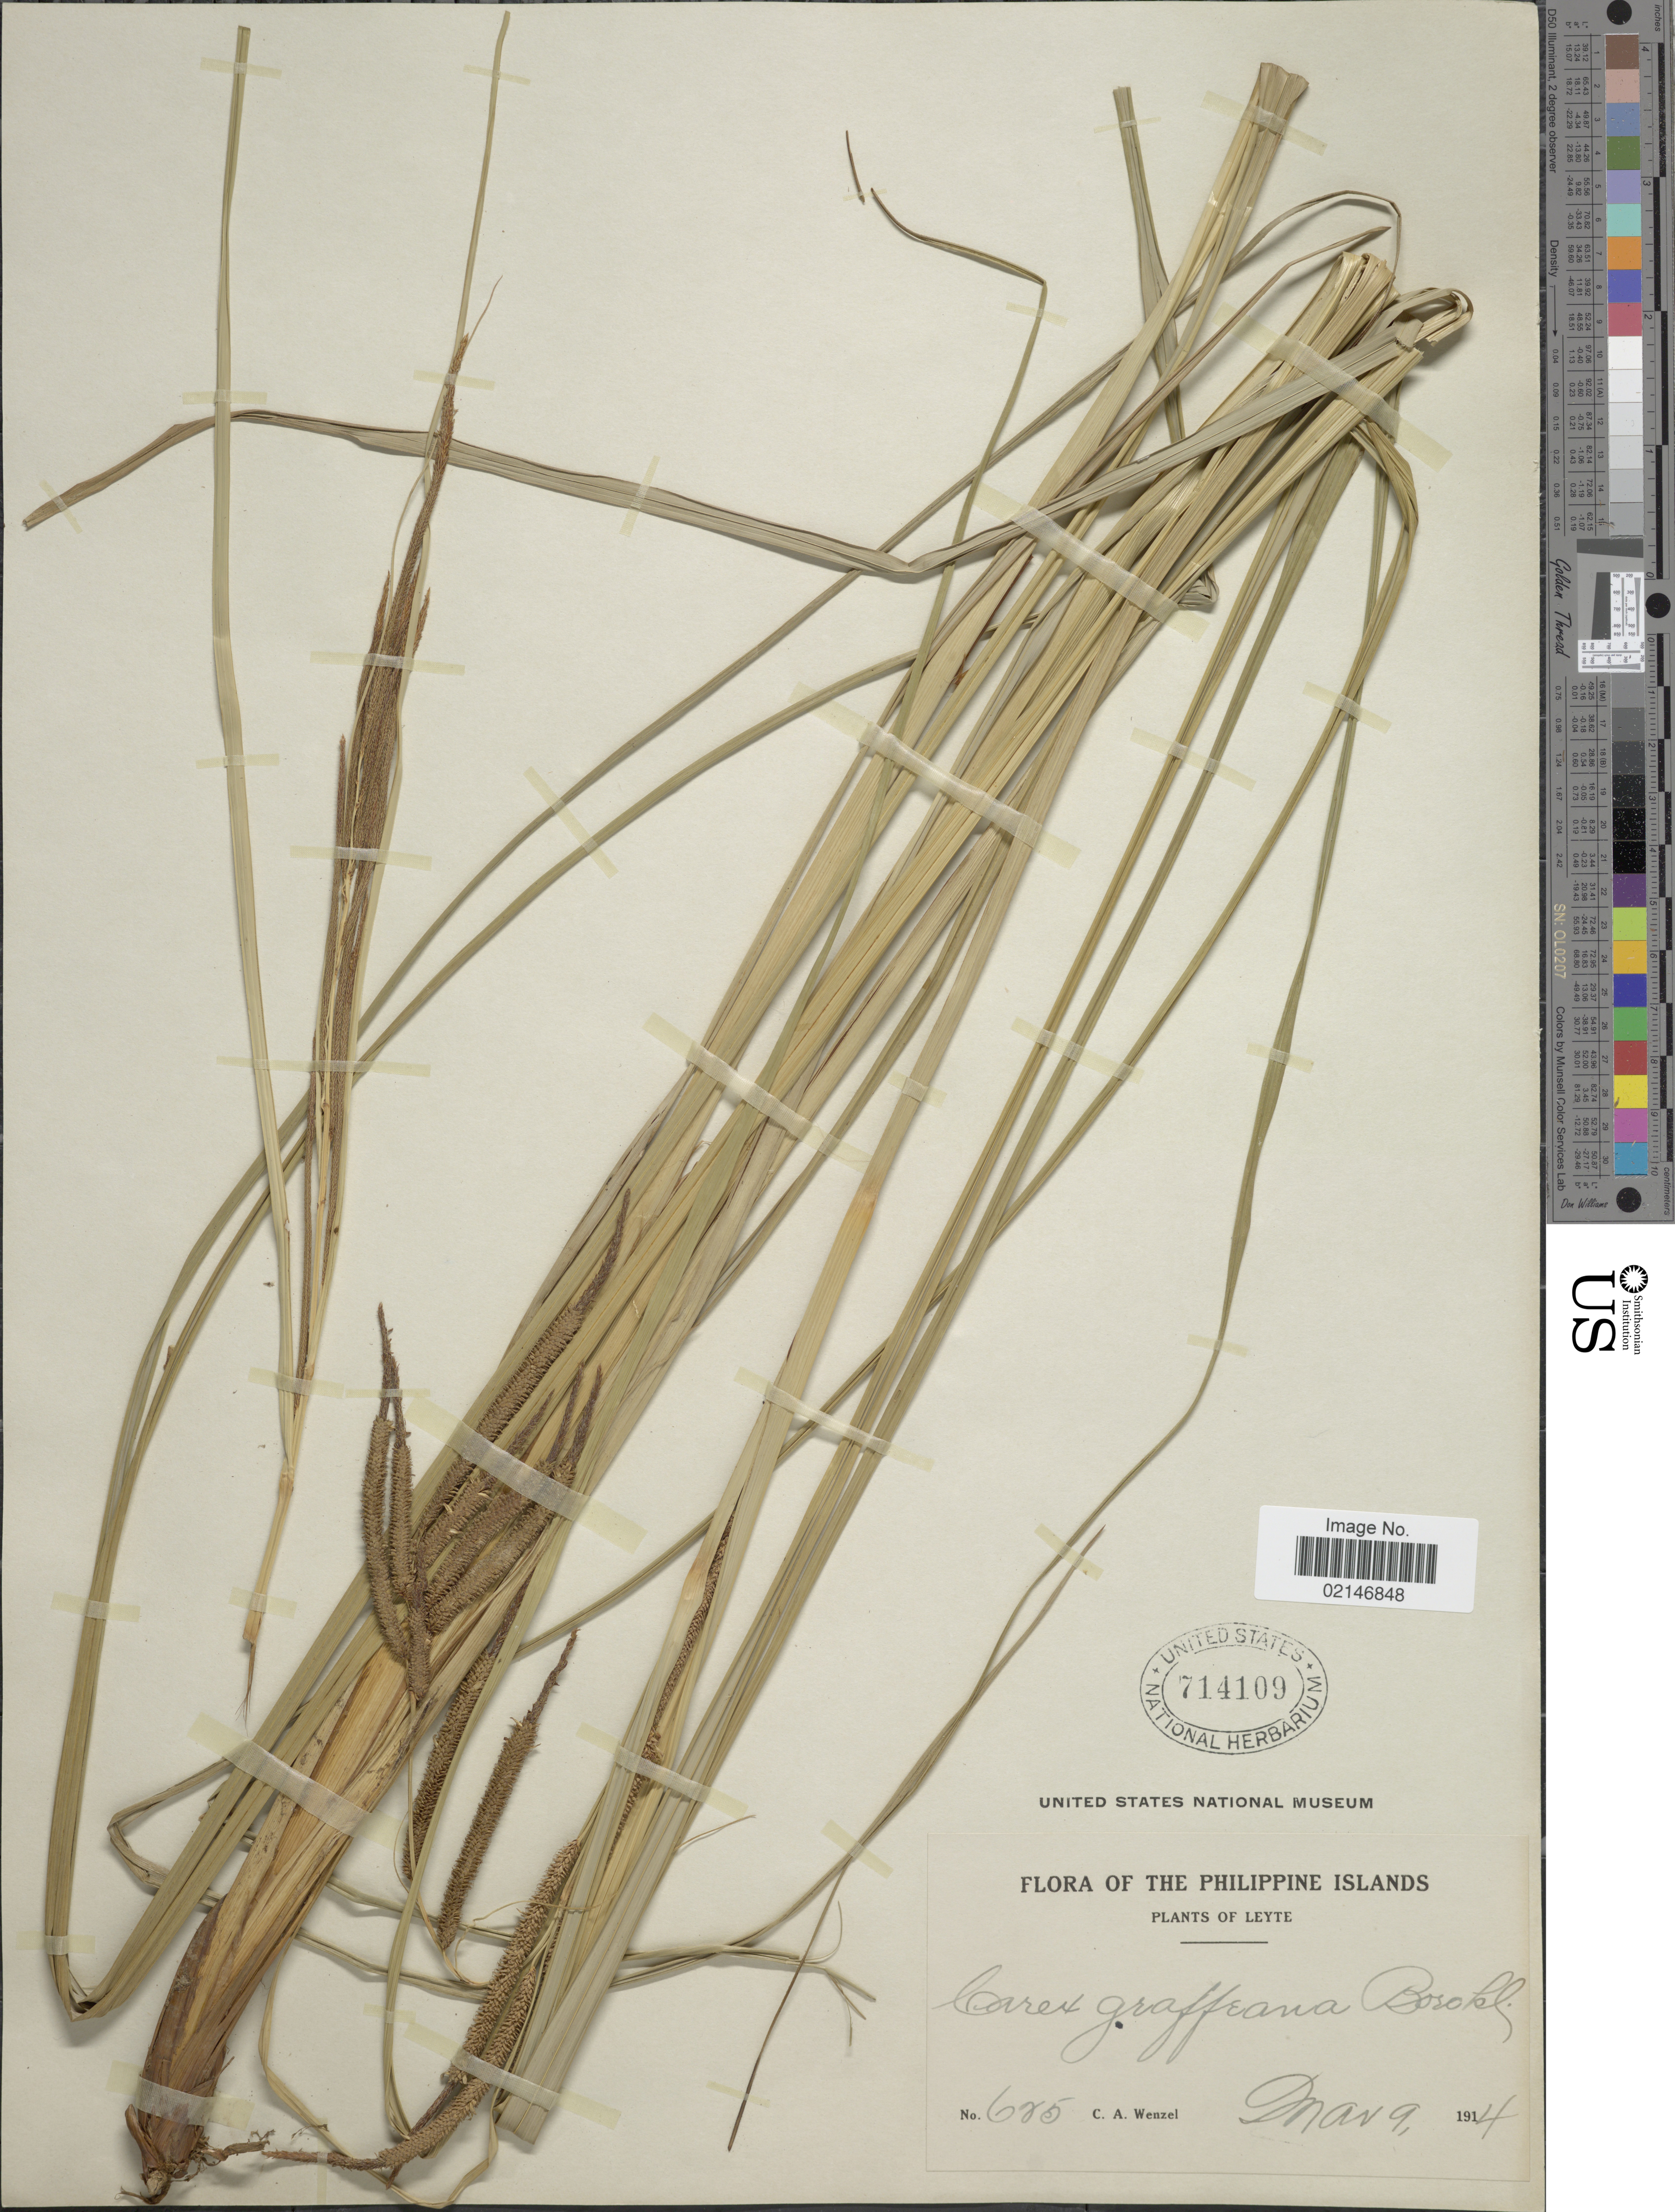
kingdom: Plantae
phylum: Tracheophyta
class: Liliopsida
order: Poales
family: Cyperaceae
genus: Carex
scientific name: Carex graeffeana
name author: Boeckeler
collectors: C. Wenzel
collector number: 675*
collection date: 1914-03-09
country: Philippines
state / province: Eastern Visayas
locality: Leyte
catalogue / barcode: US 714109